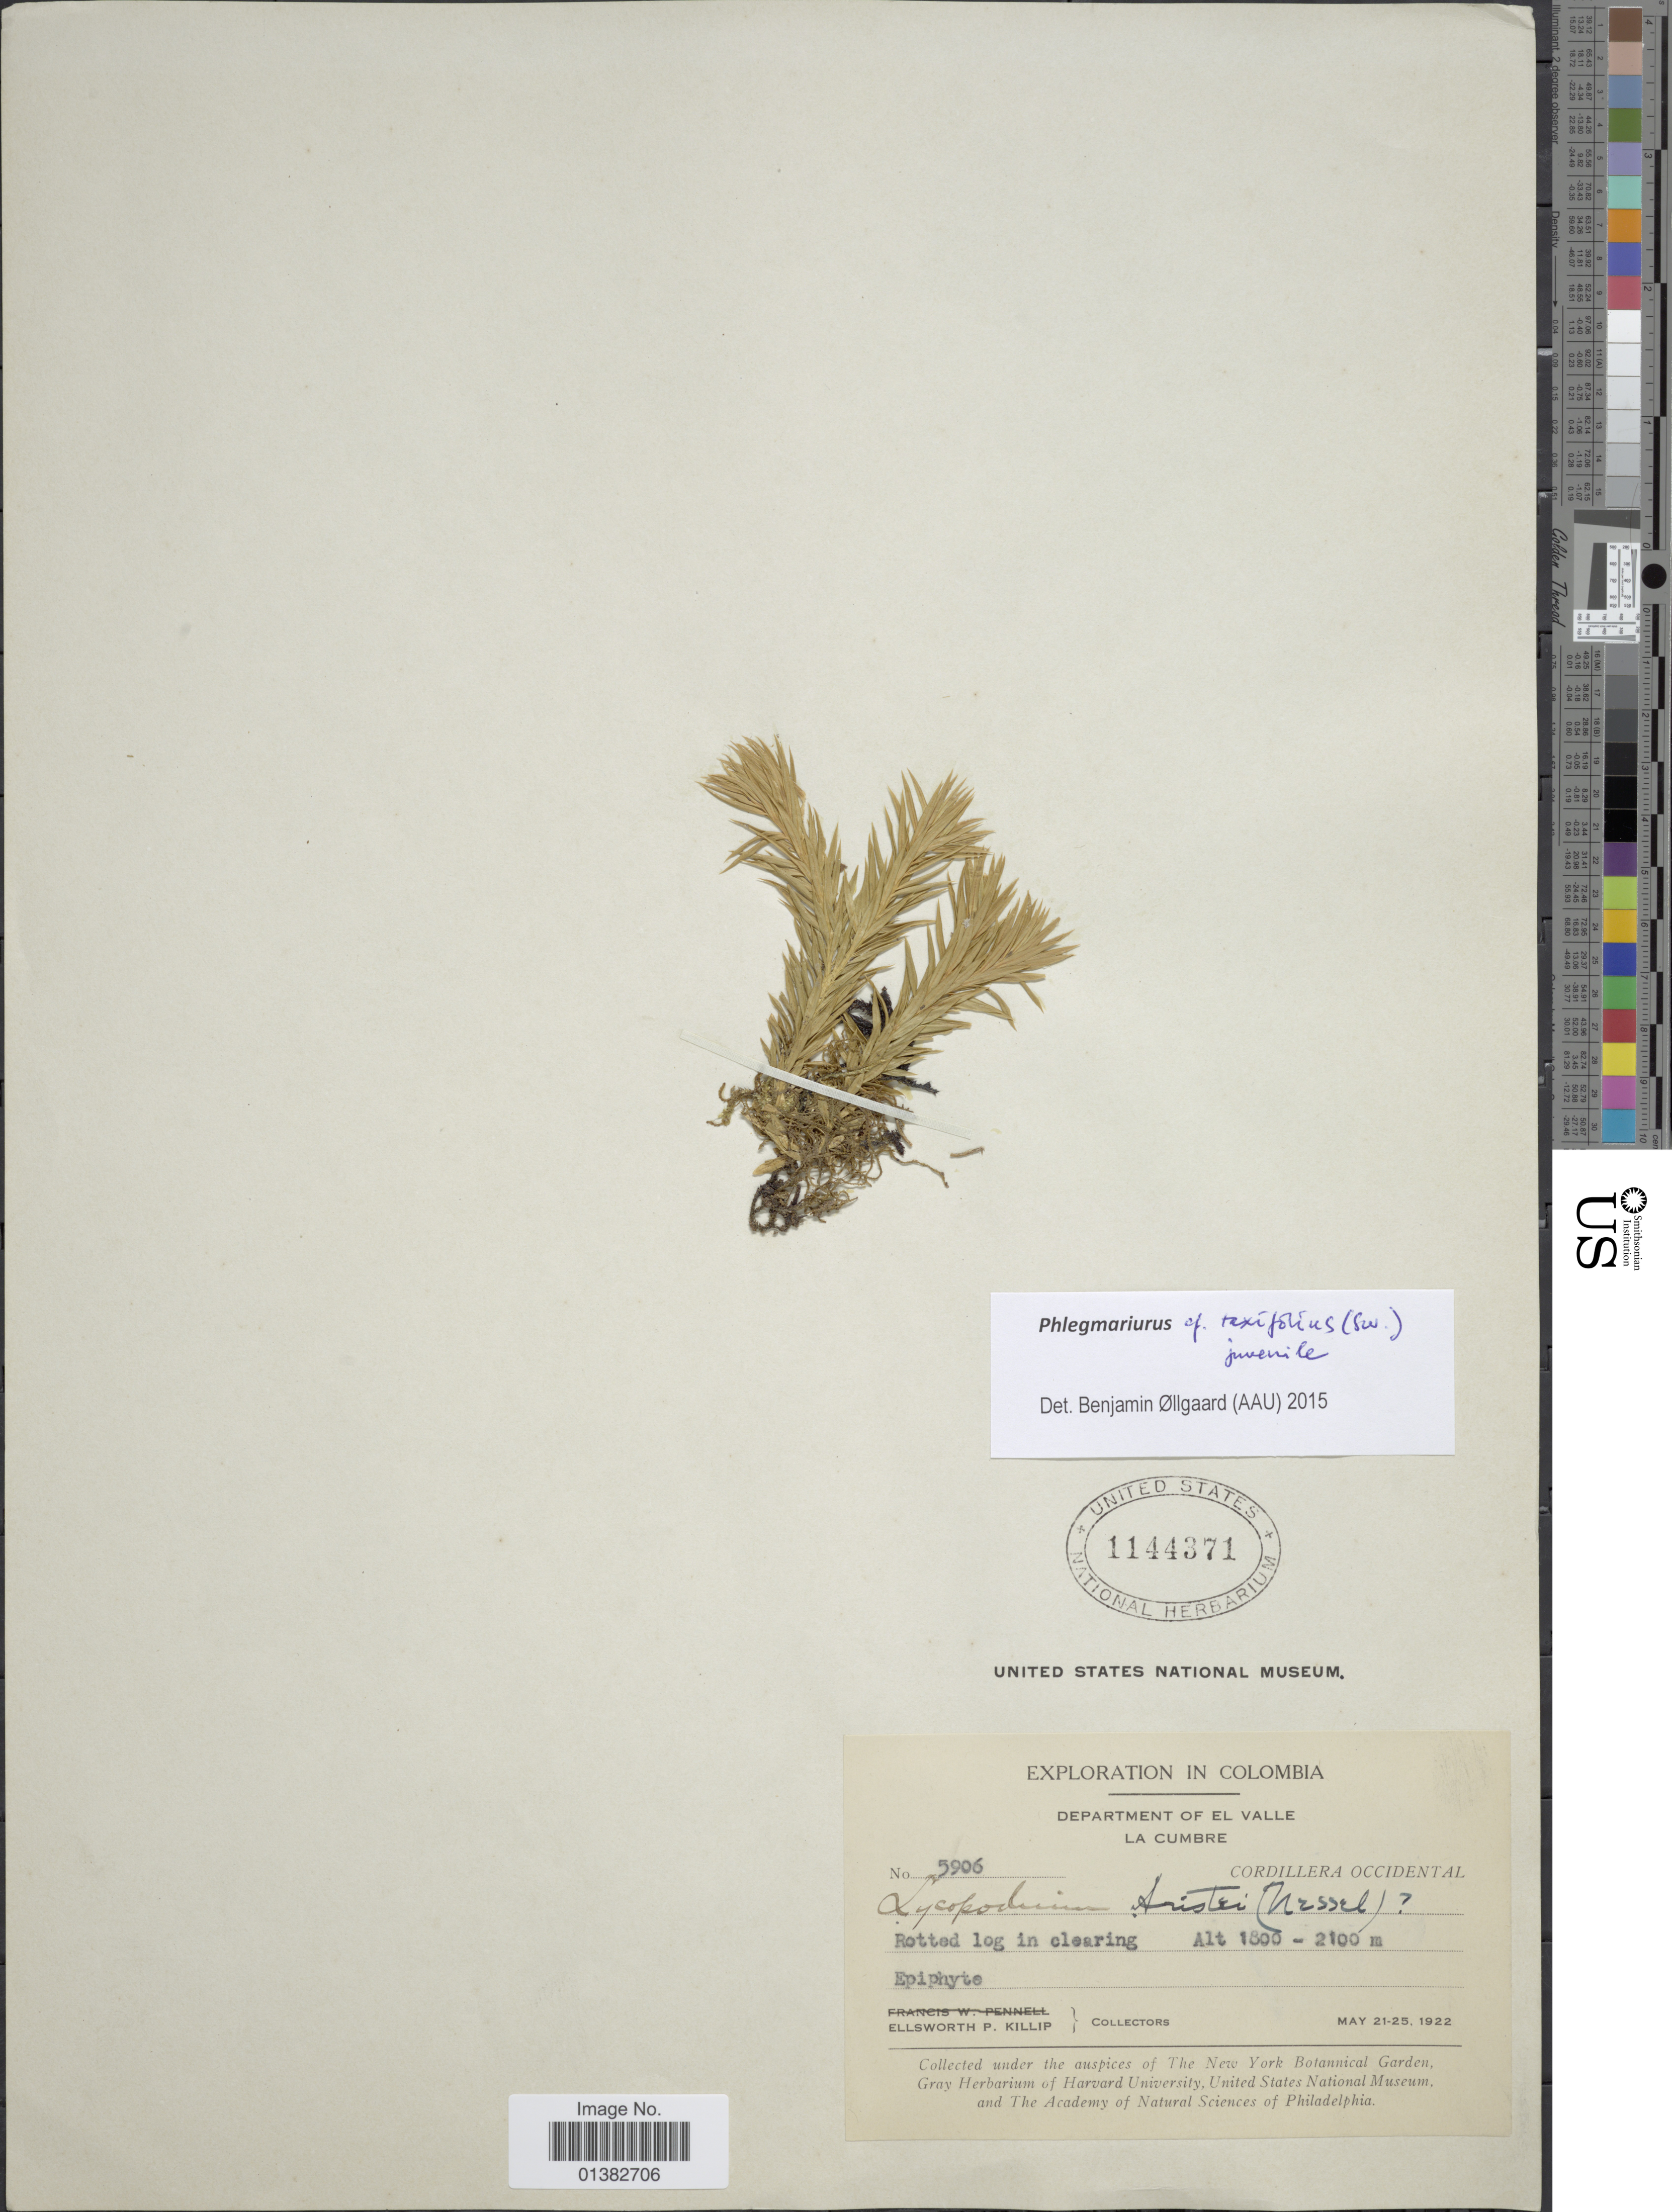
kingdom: Plantae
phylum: Tracheophyta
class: Lycopodiopsida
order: Lycopodiales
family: Lycopodiaceae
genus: Phlegmariurus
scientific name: Phlegmariurus taxifolius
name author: (Sw.) Á. Löve & D. Löve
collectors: E. P. Killip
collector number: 5906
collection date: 1922-05-21/1922-05-25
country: Colombia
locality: Department of El Valle, La Cumbre, Cordillera Occidental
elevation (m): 1800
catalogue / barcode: US 1144371